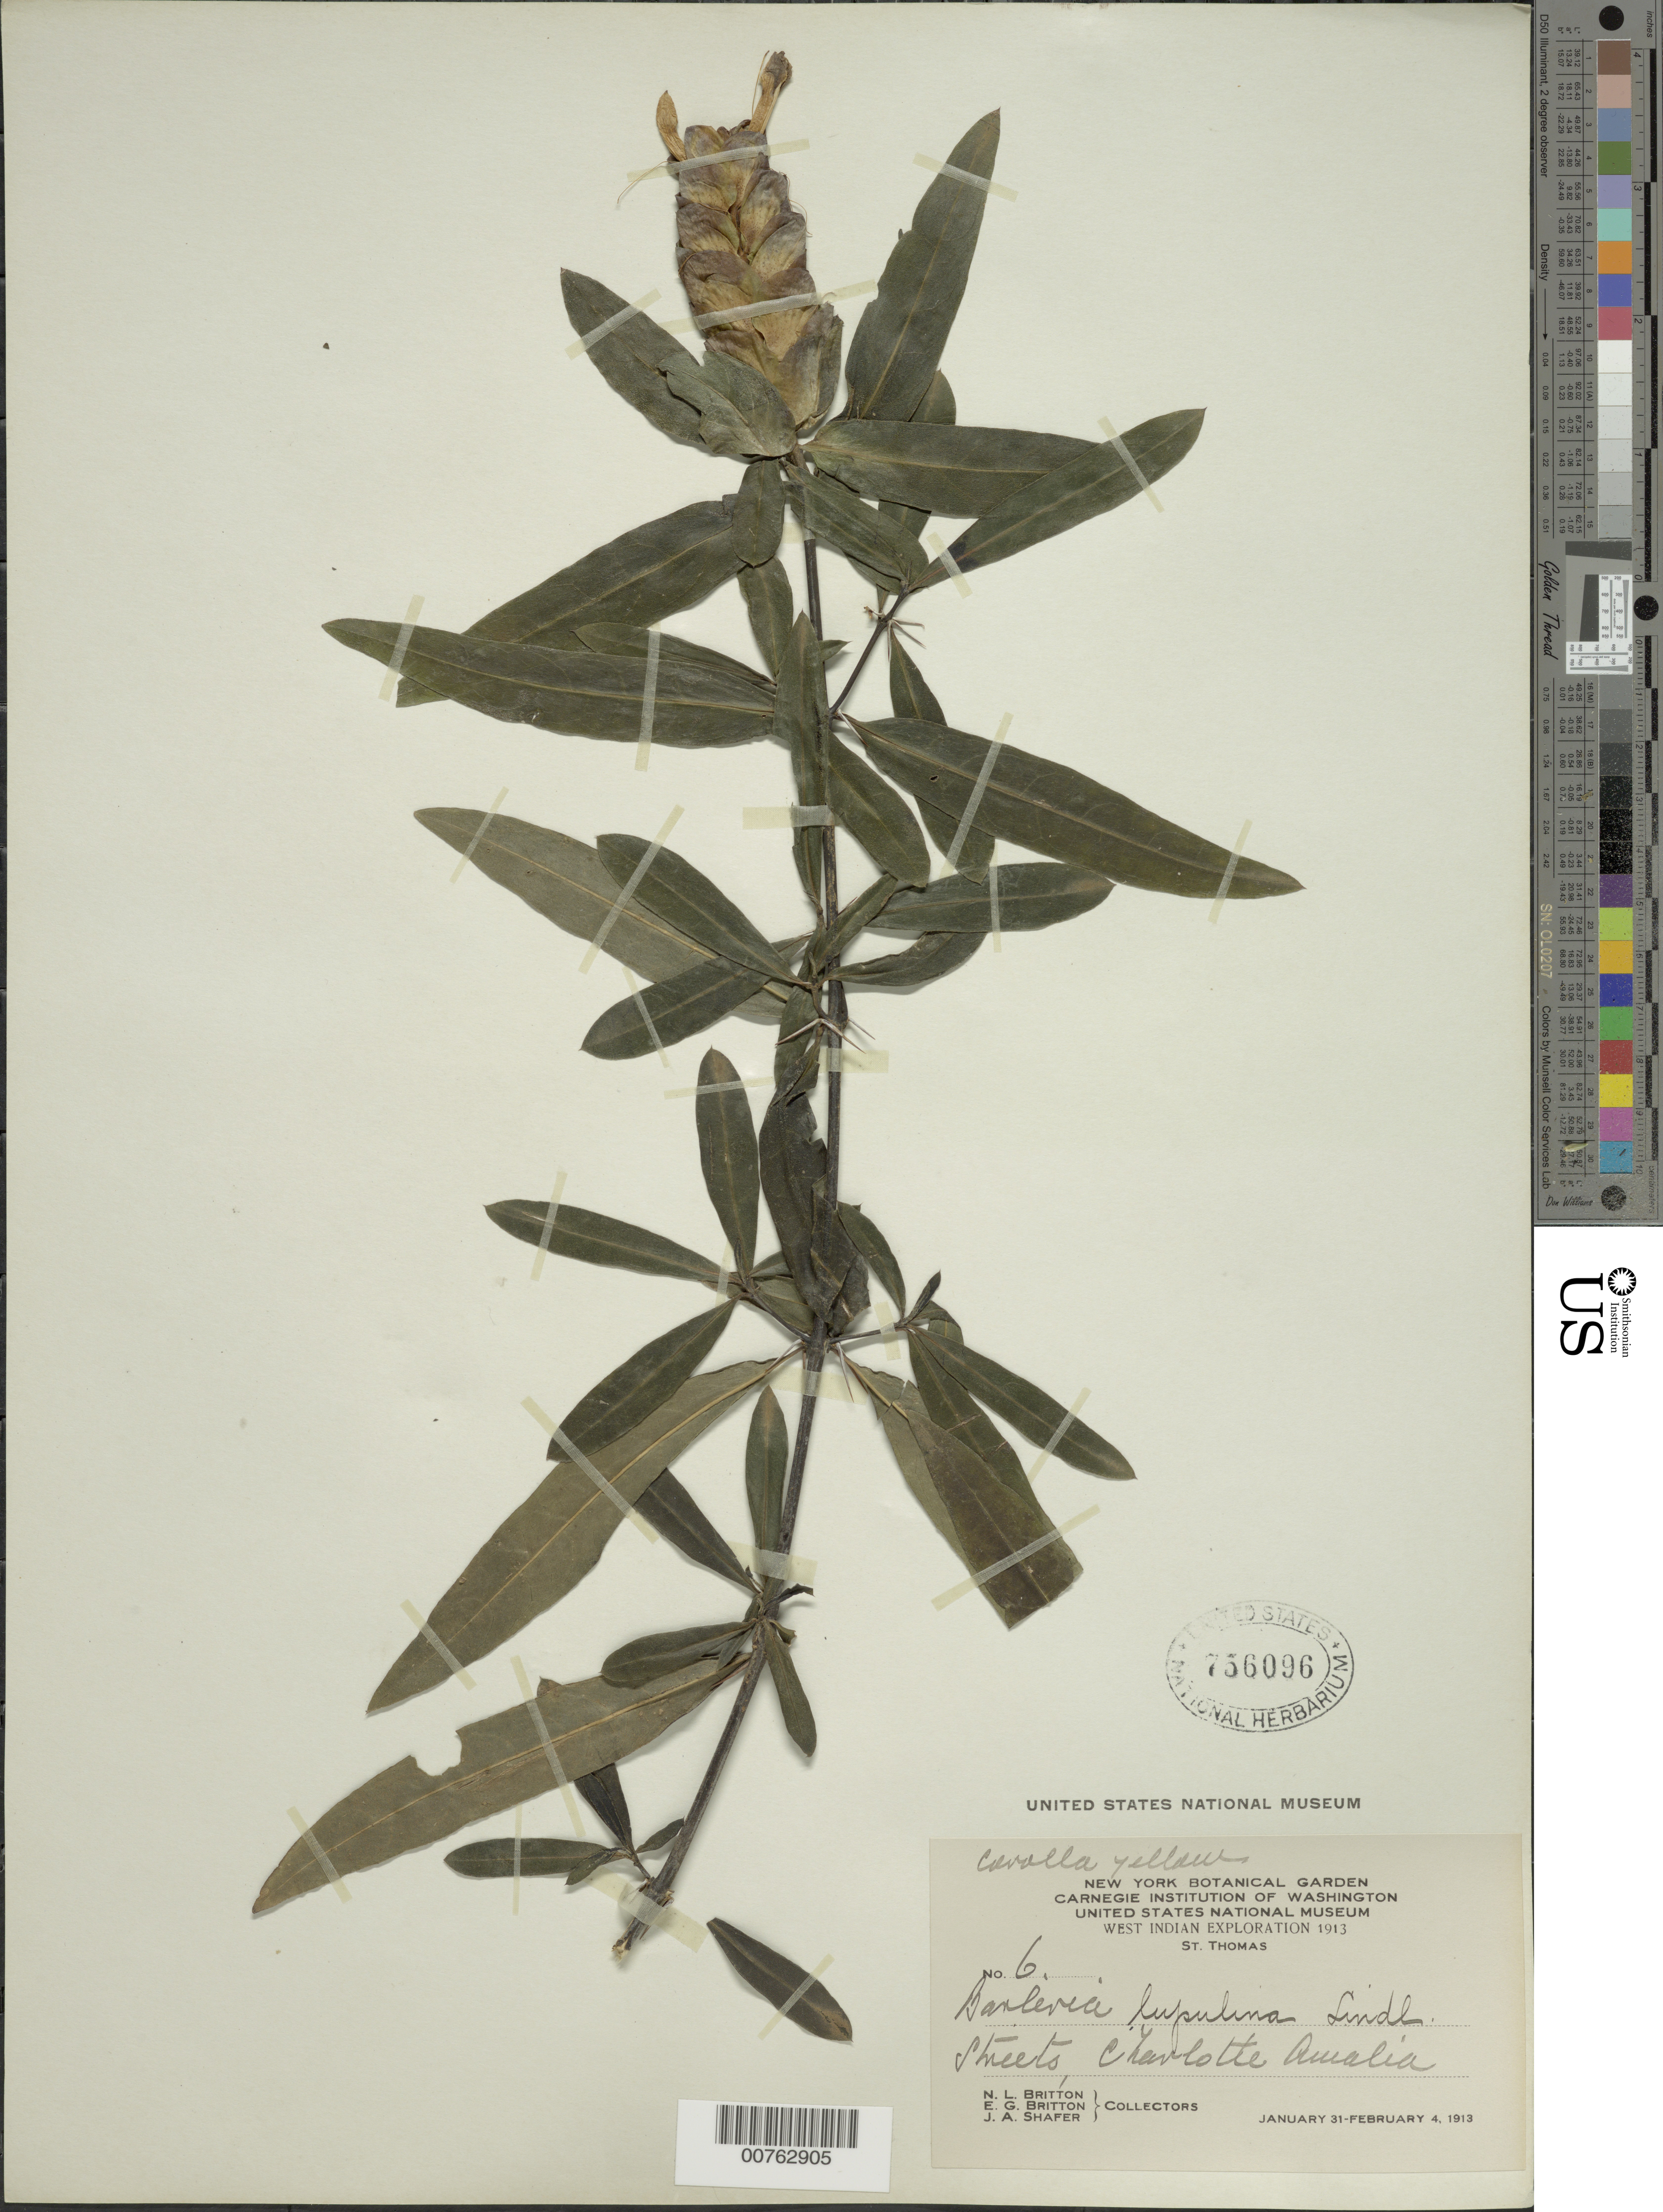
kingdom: Plantae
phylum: Tracheophyta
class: Magnoliopsida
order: Lamiales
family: Acanthaceae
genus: Barleria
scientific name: Barleria lupulina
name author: Lindl.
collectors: N. Britton, E. G. Britton & J. A. Shafer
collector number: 6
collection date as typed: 31 Jan 1913 to 04 Feb 1913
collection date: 1913-01-31/1913-02-04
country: U.S. Virgin Islands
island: St. Thomas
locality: Charlotte Amalie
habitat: Streets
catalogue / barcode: US 756096